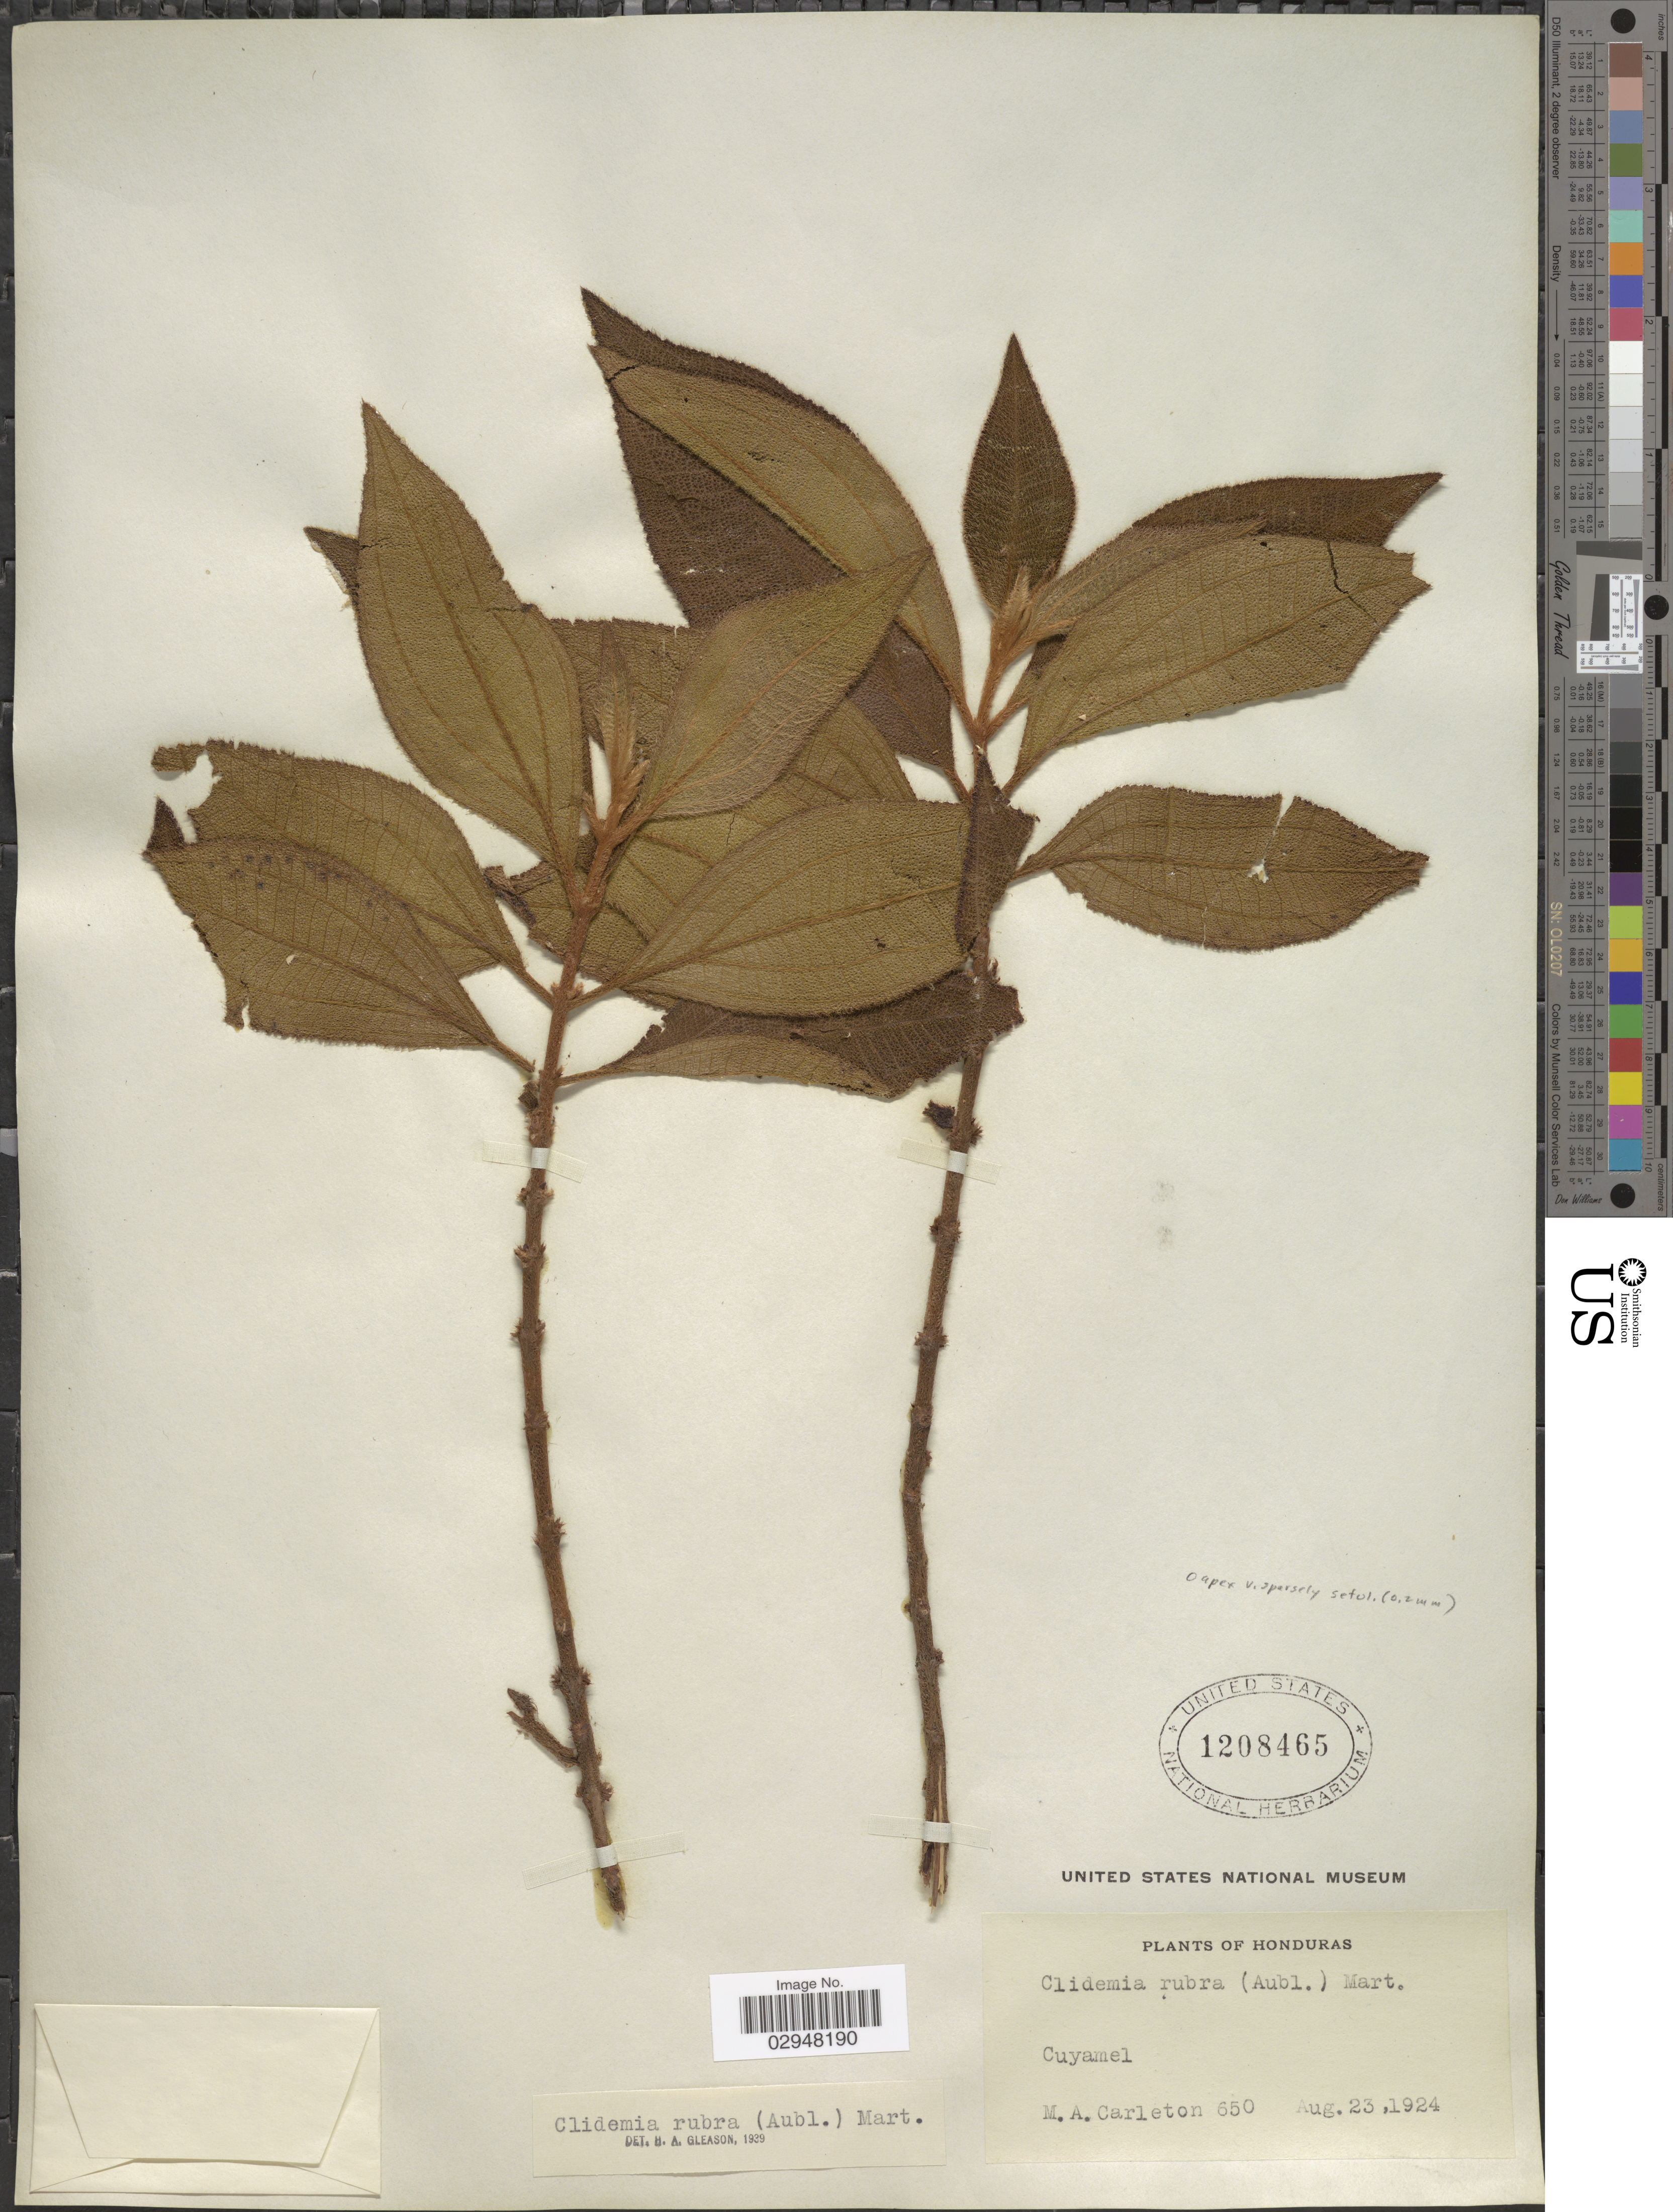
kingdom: Plantae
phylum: Tracheophyta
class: Magnoliopsida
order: Myrtales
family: Melastomataceae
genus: Clidemia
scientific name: Clidemia rubra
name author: (Aubl.) Mart.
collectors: M. A. Carleton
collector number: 650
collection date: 1924-08-23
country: Honduras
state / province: Cortés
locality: Cuyamel.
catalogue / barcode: US 1208465